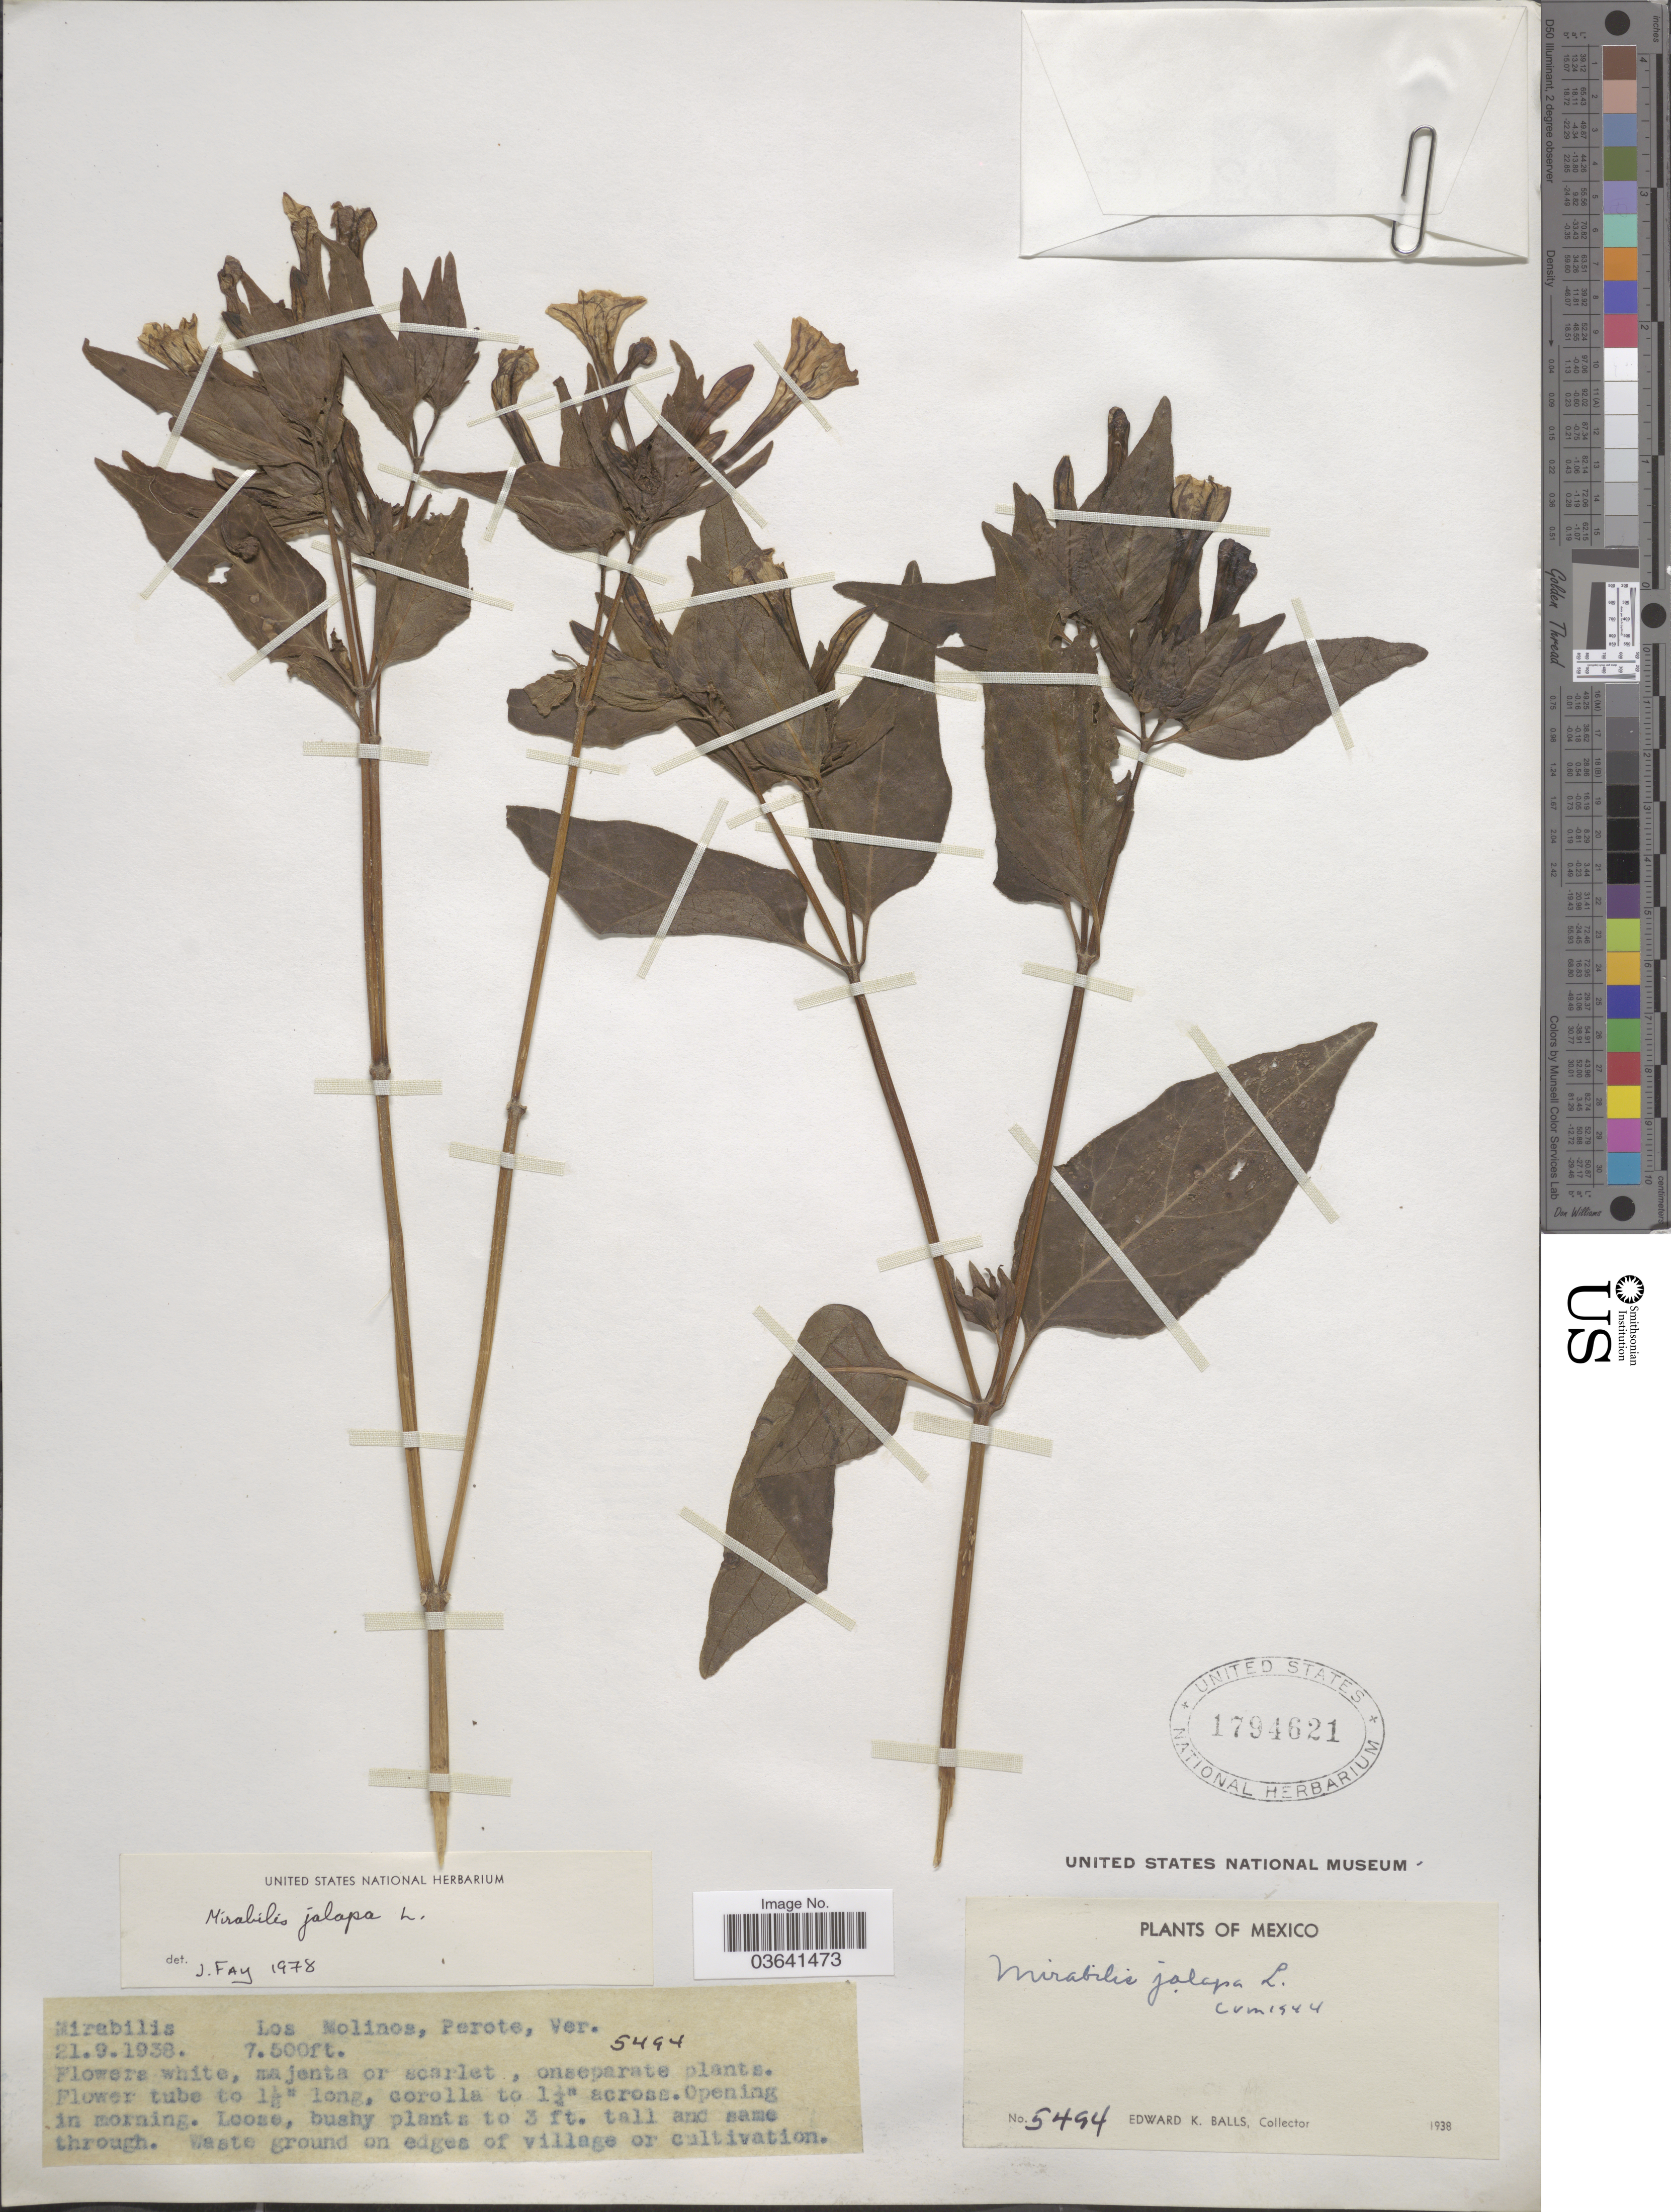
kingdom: Plantae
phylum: Tracheophyta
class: Magnoliopsida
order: Caryophyllales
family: Nyctaginaceae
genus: Mirabilis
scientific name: Mirabilis jalapa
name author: L.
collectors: E. K. Balls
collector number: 5494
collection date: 1939-09-21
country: Mexico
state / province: Veracruz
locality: Los Molinos, Perote, Ver.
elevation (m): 2286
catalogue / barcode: US 1794621